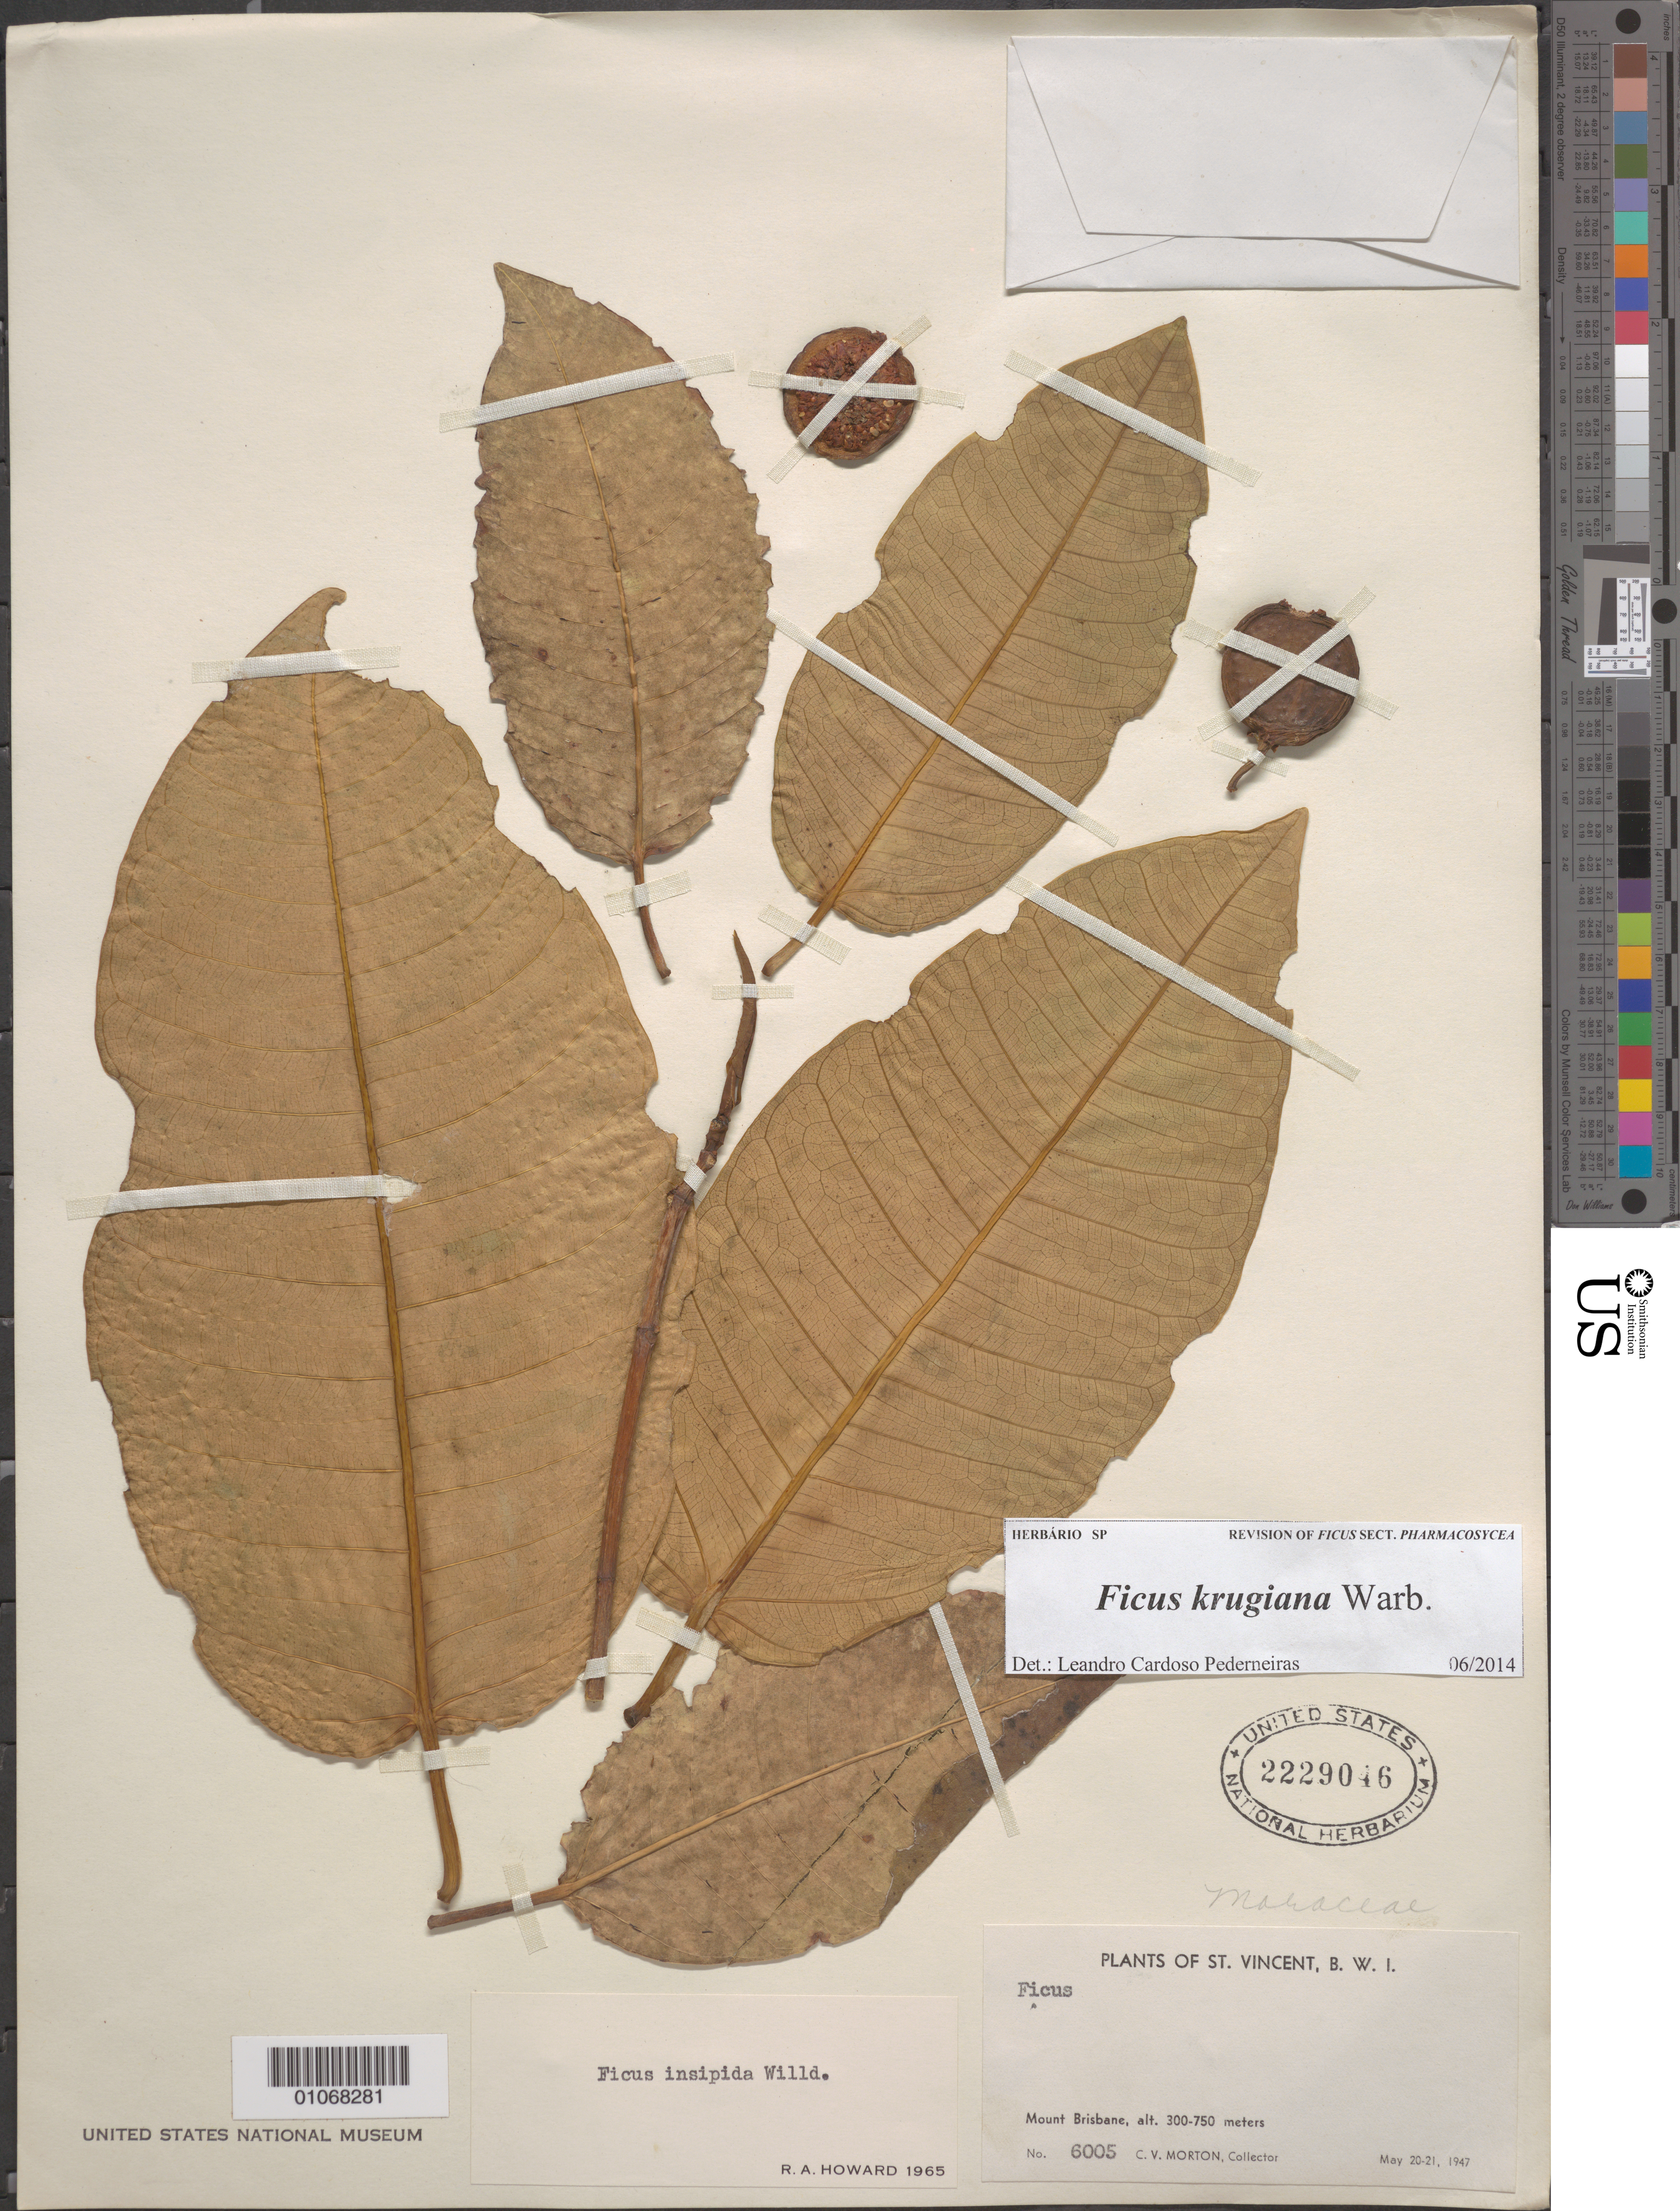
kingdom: Plantae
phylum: Tracheophyta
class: Magnoliopsida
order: Rosales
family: Moraceae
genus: Ficus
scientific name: Ficus insipida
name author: Willd.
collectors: C. V. Morton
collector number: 6005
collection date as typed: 20 May 1947 to 21 May 1947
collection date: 1947-05-20/1947-05-21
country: St. Vincent - Grenadines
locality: Mount Brisbane.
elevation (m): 300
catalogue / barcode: US 2229046